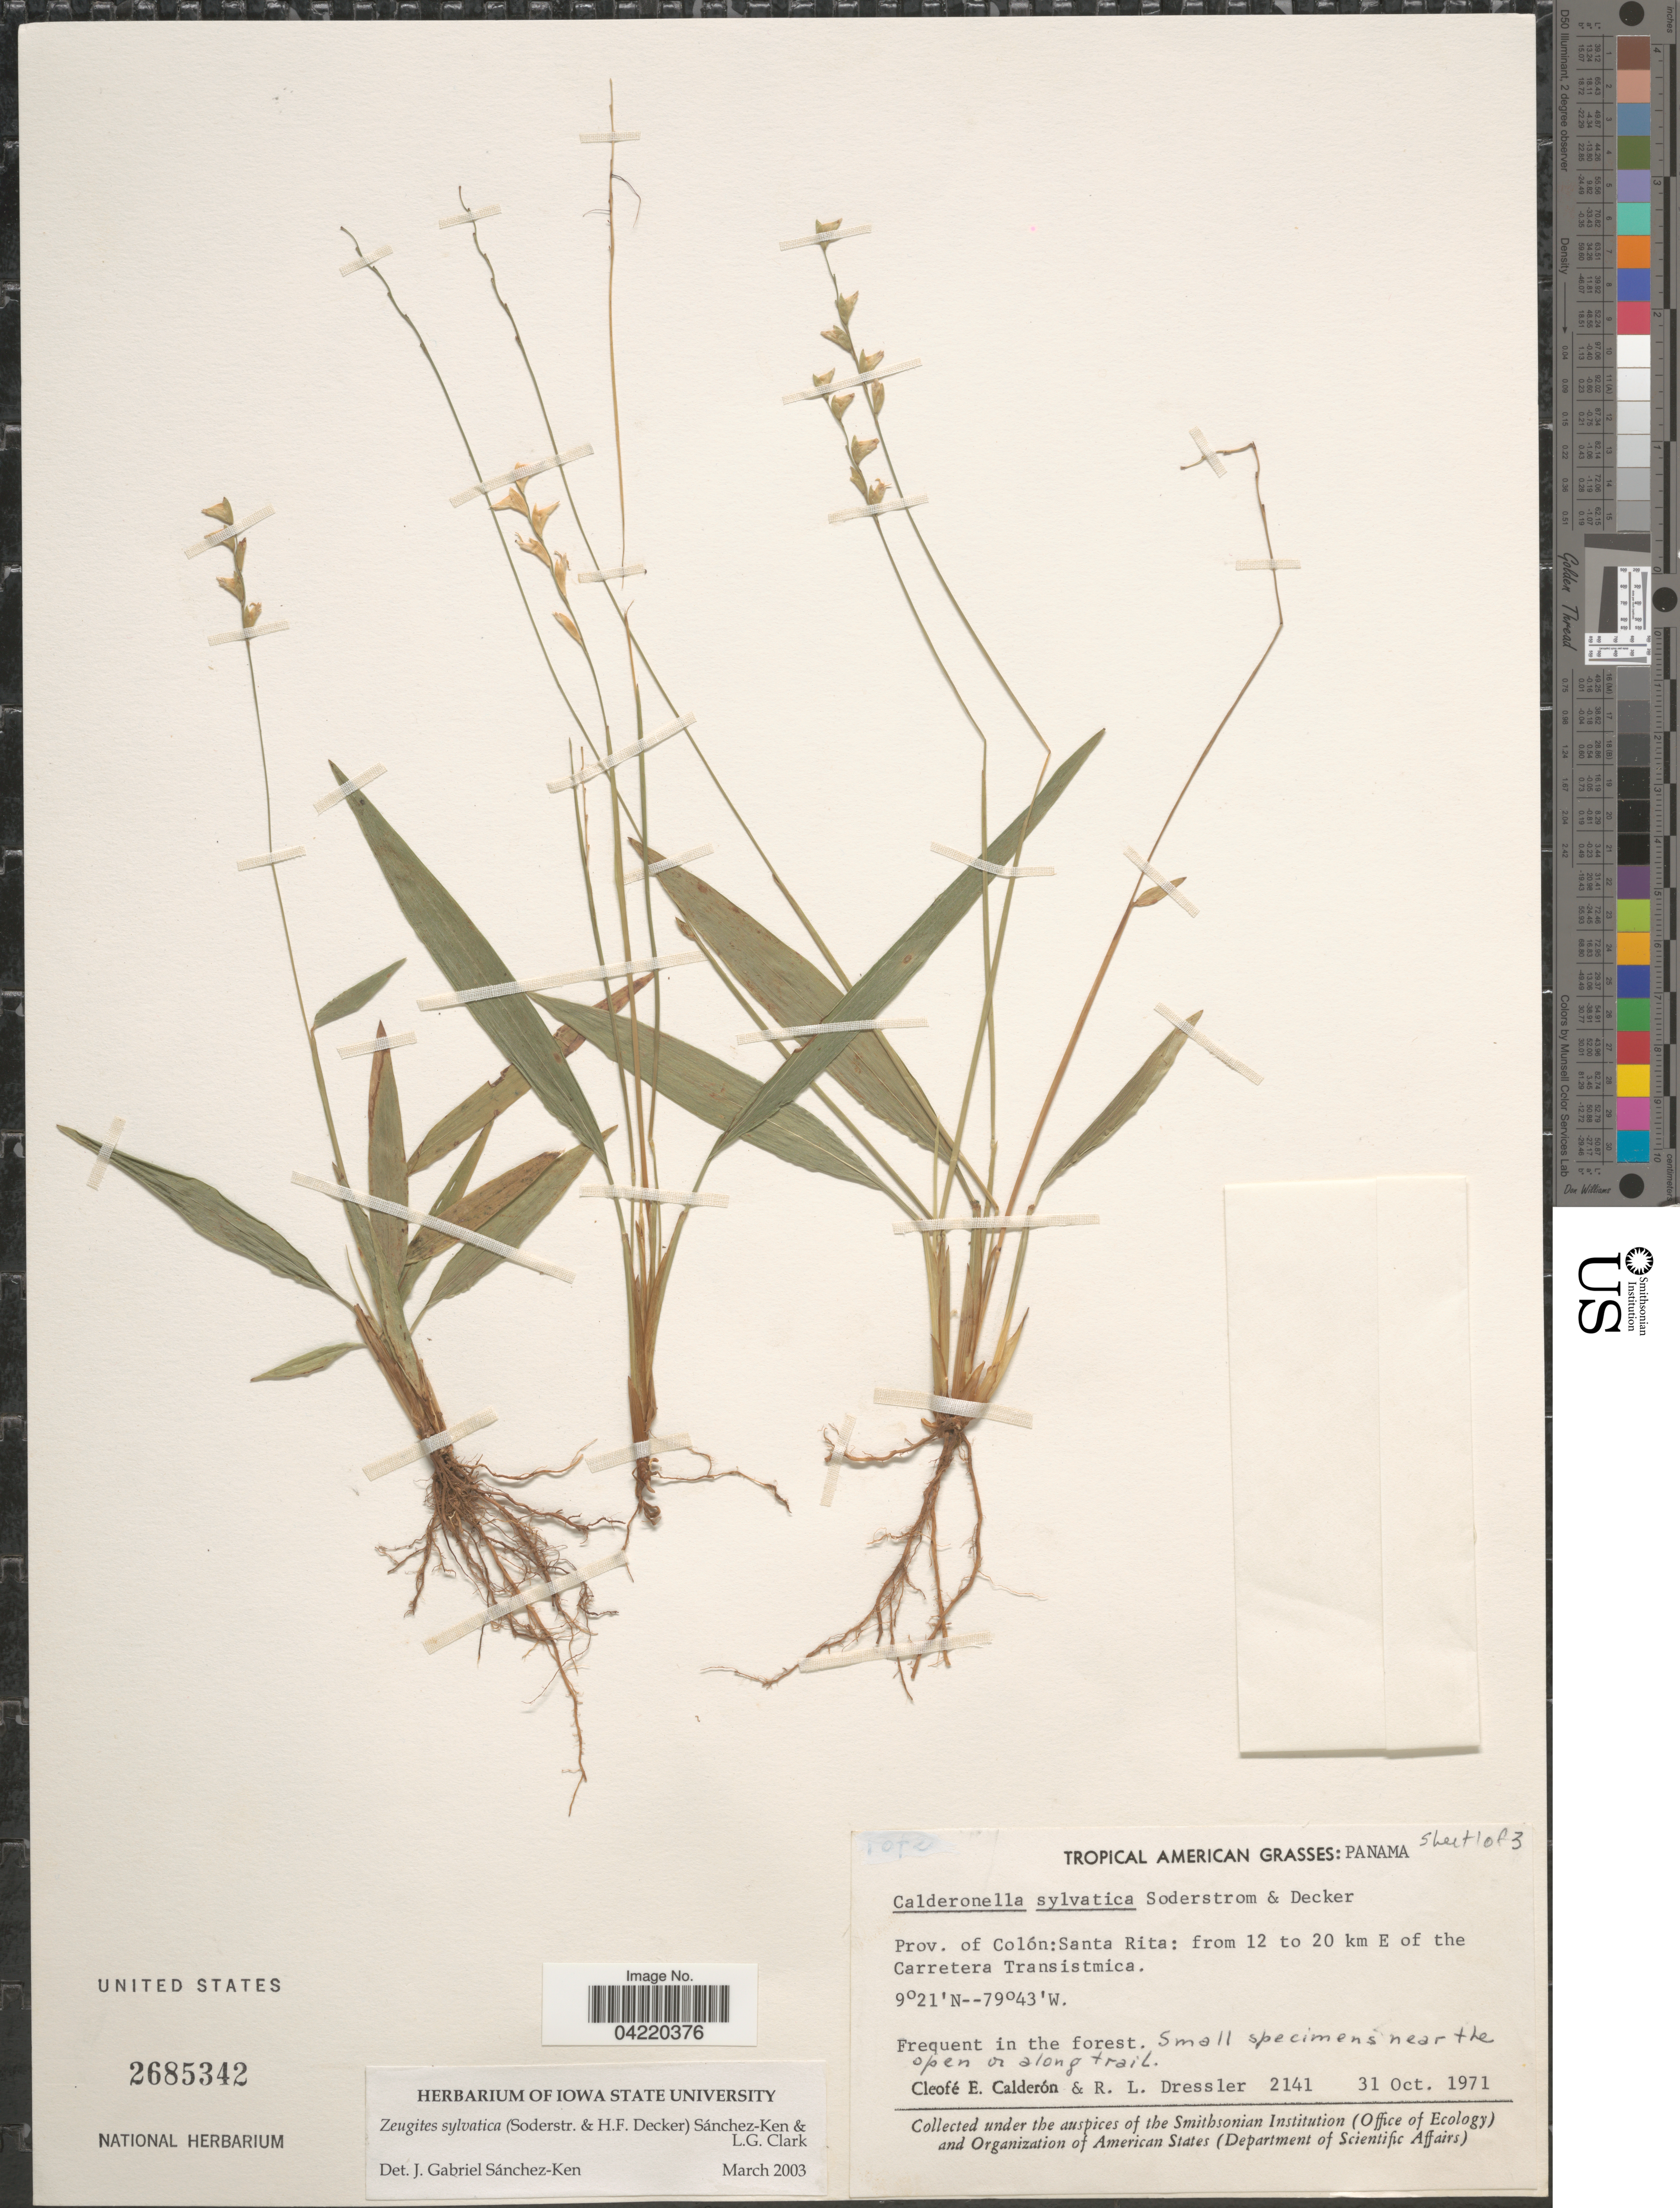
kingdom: Plantae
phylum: Tracheophyta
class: Liliopsida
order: Poales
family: Poaceae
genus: Zeugites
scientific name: Zeugites sylvaticus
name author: (Soderstr. & H. F. Decker) A.M. Soriano & Dávila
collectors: C. E. Calderón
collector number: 2141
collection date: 1971-10-31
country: Panama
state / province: Colón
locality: Santa Rita: from 12 to 20 km E of the Carretera Transistmica.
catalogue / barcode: US 2685342